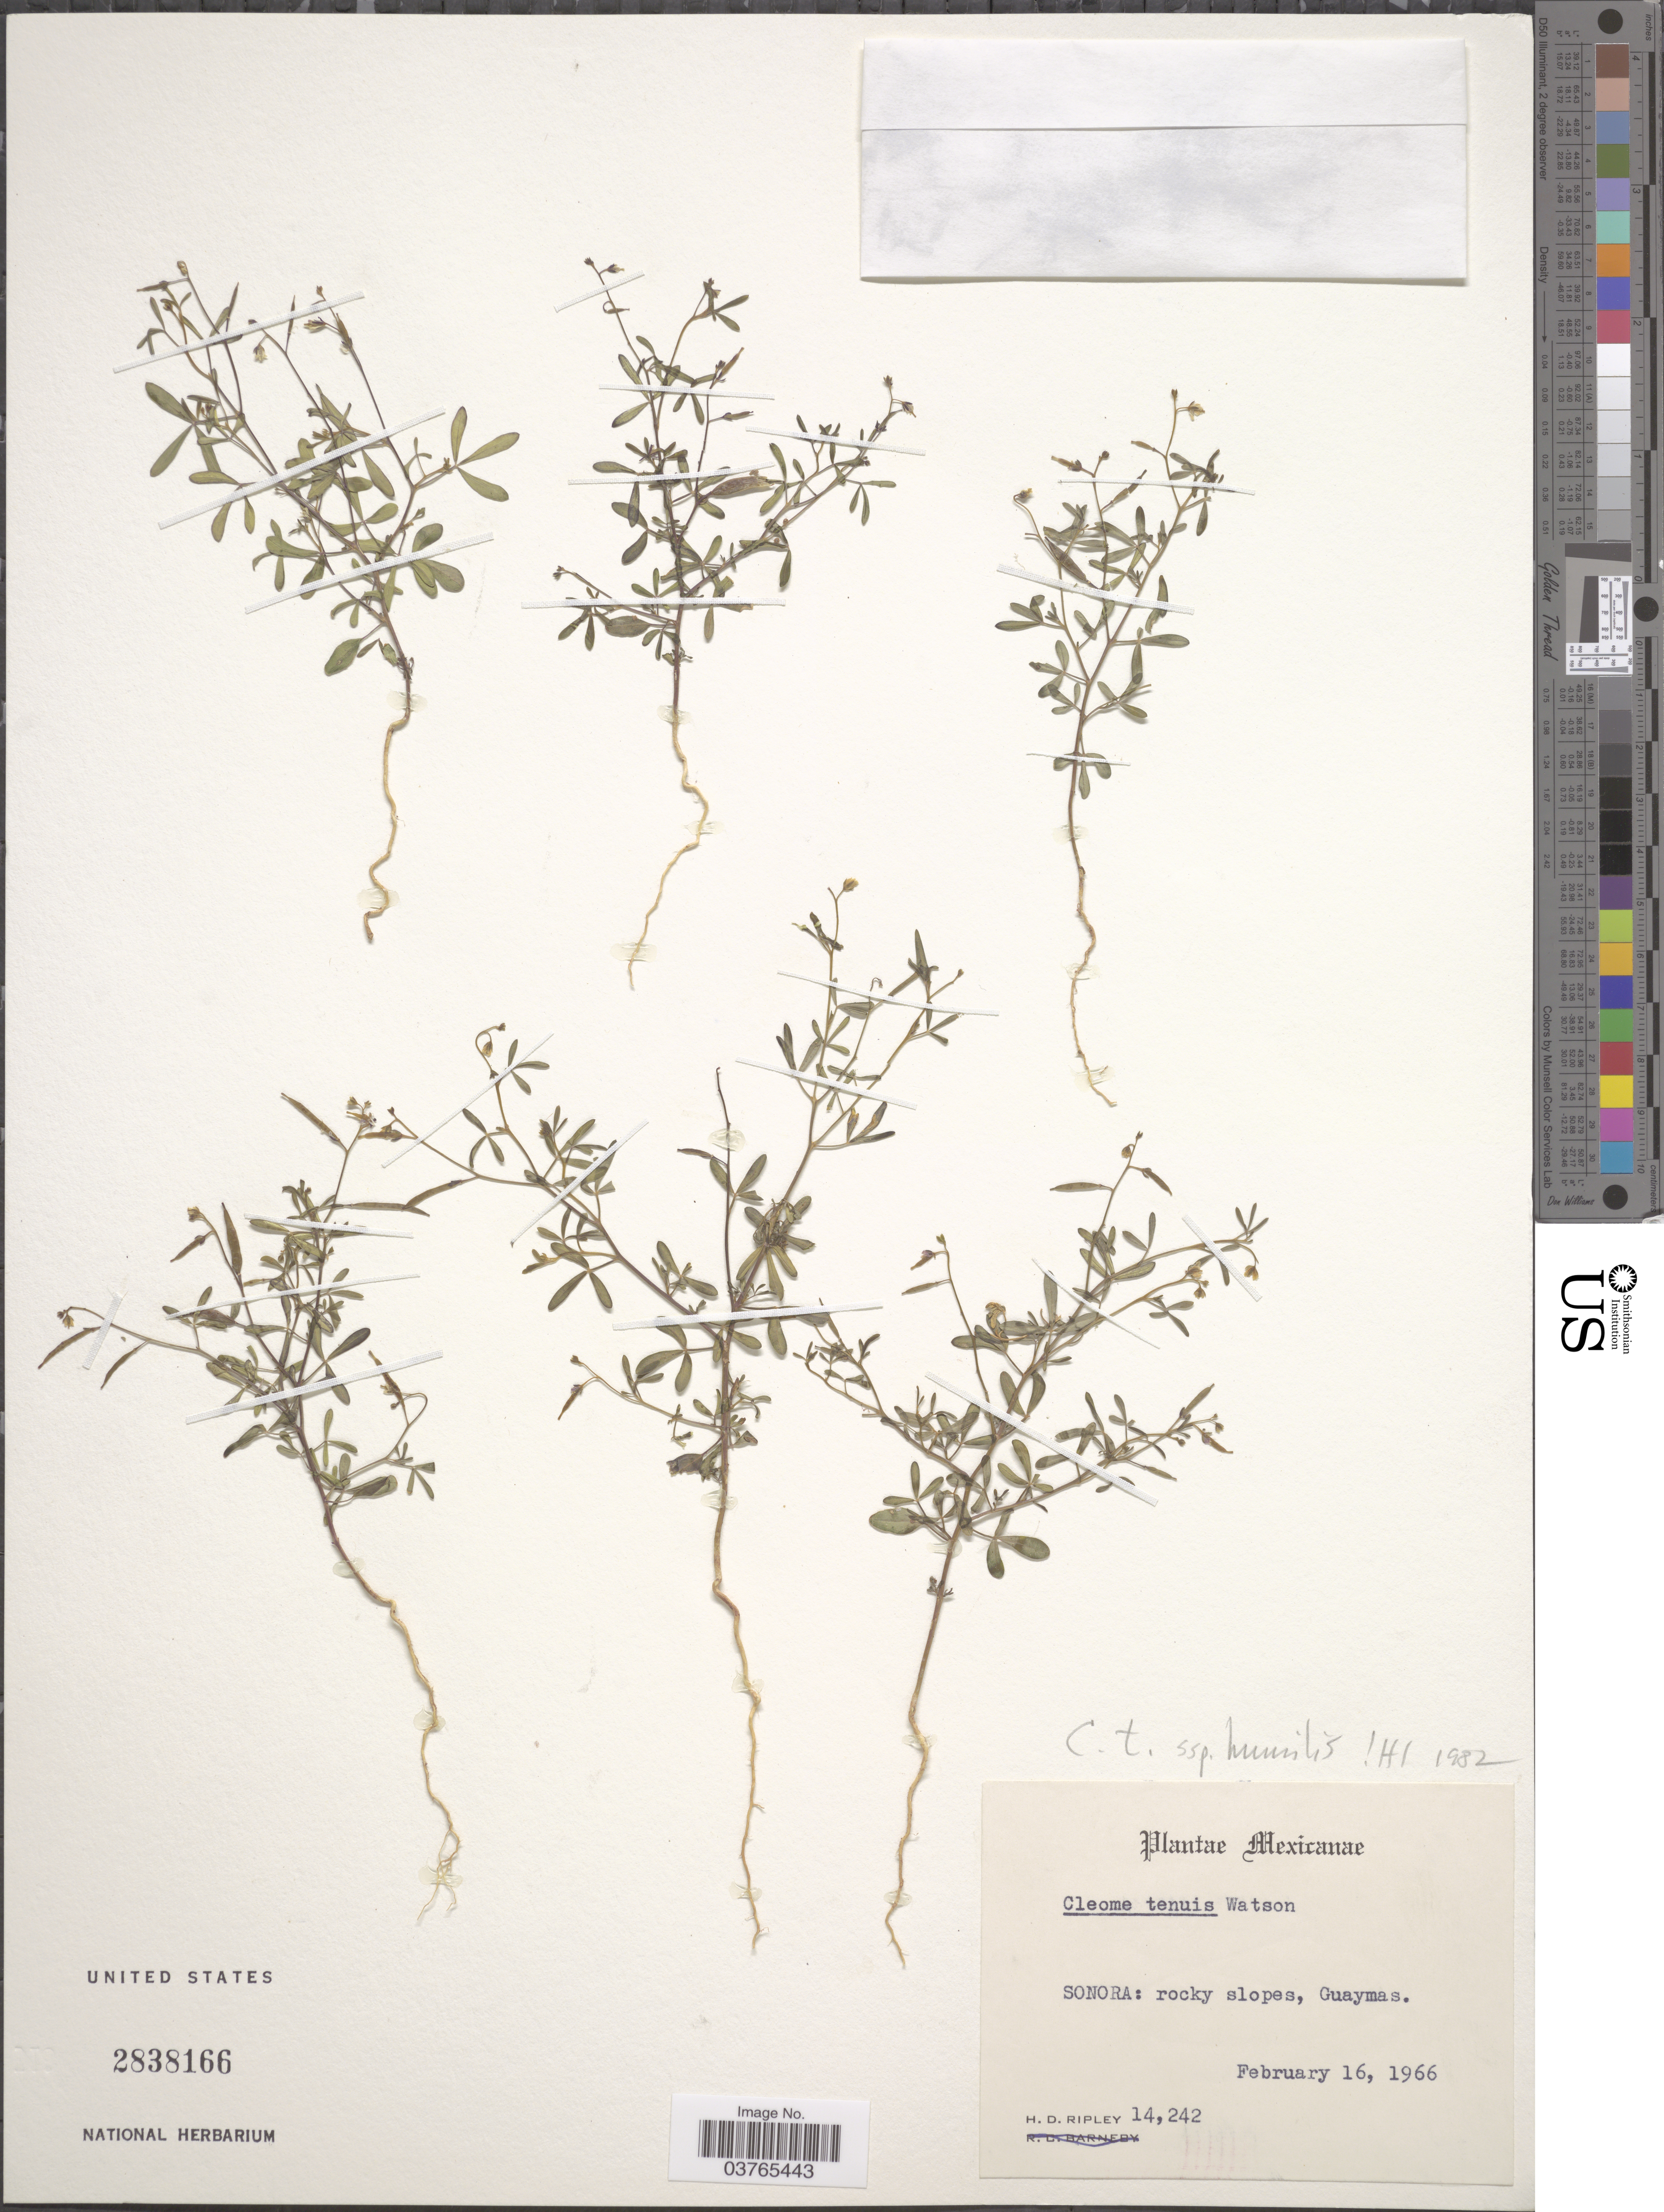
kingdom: Plantae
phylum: Tracheophyta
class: Magnoliopsida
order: Brassicales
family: Cleomaceae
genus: Iltisiella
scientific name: Iltisiella humilis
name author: (Rose) Soares Neto & Roalson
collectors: H. Ripley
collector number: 14242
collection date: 1966-02-16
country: Mexico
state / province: Sonora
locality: Guaymas.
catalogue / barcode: US 2838166